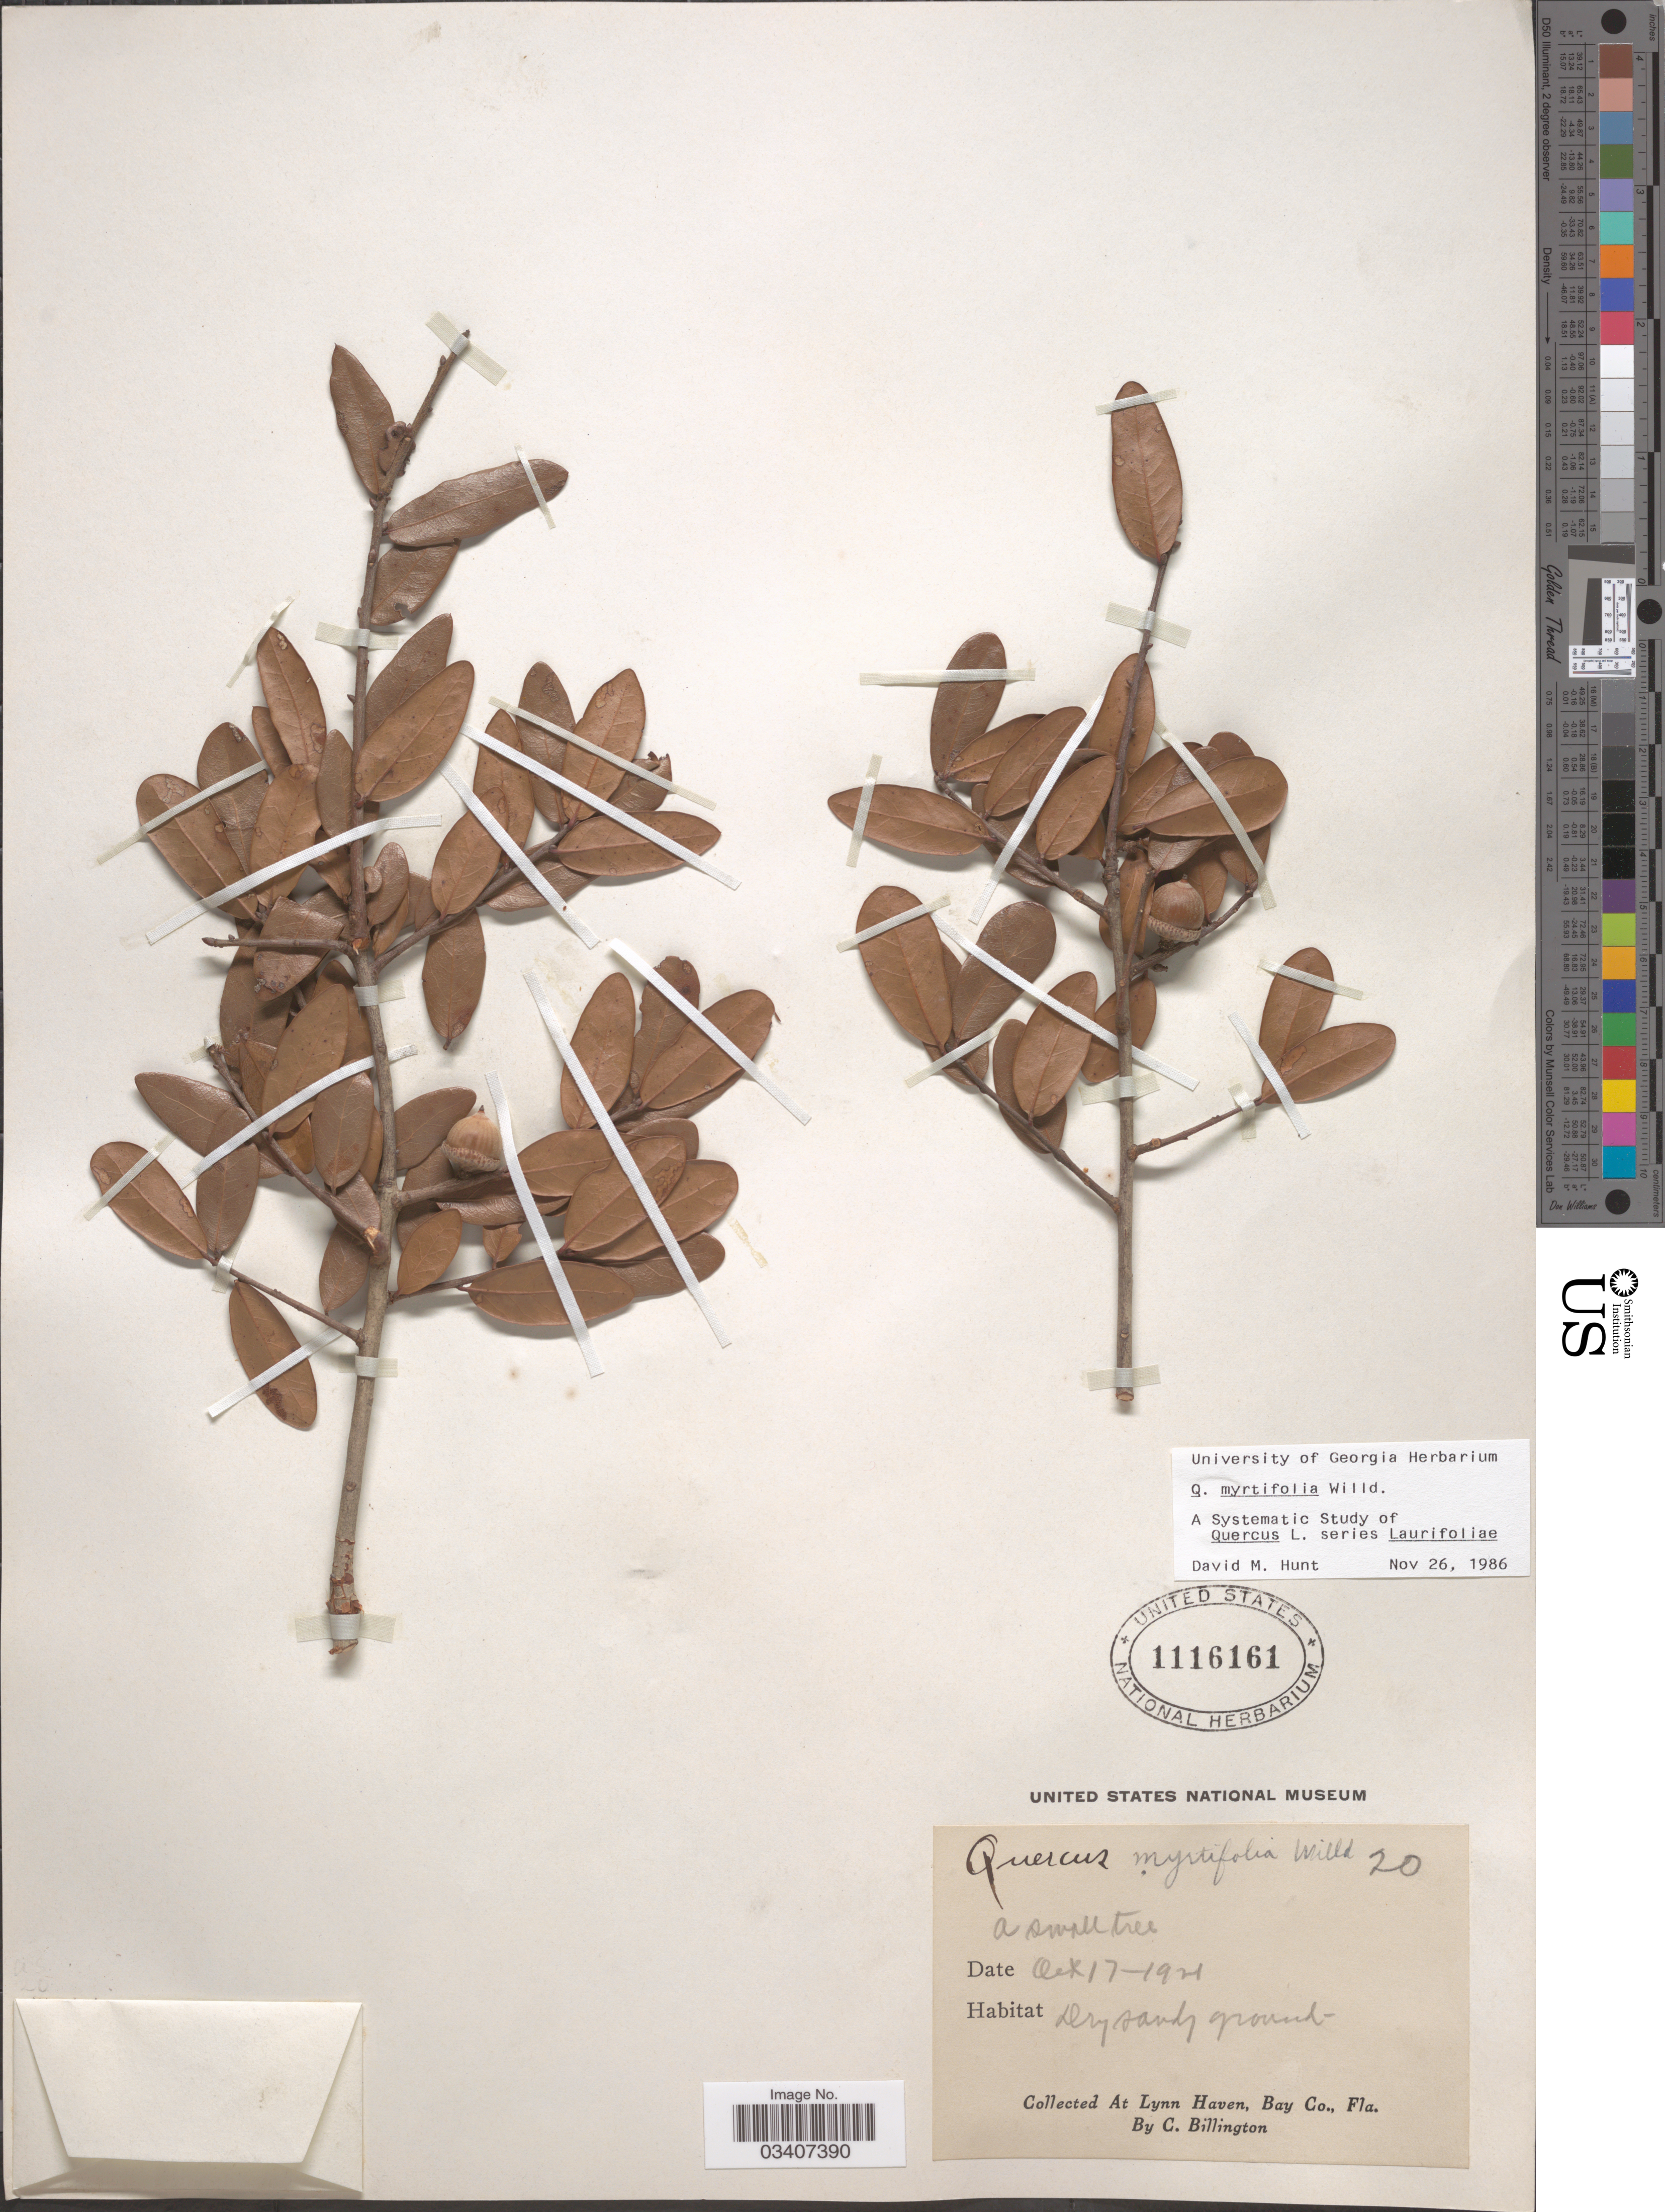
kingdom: Plantae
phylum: Tracheophyta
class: Magnoliopsida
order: Fagales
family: Fagaceae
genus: Quercus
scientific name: Quercus myrtifolia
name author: Willd.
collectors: C. Billington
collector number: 20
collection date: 1921-10-17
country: United States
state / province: Florida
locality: Lynn Haven, Bay Co.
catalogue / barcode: US 1116161